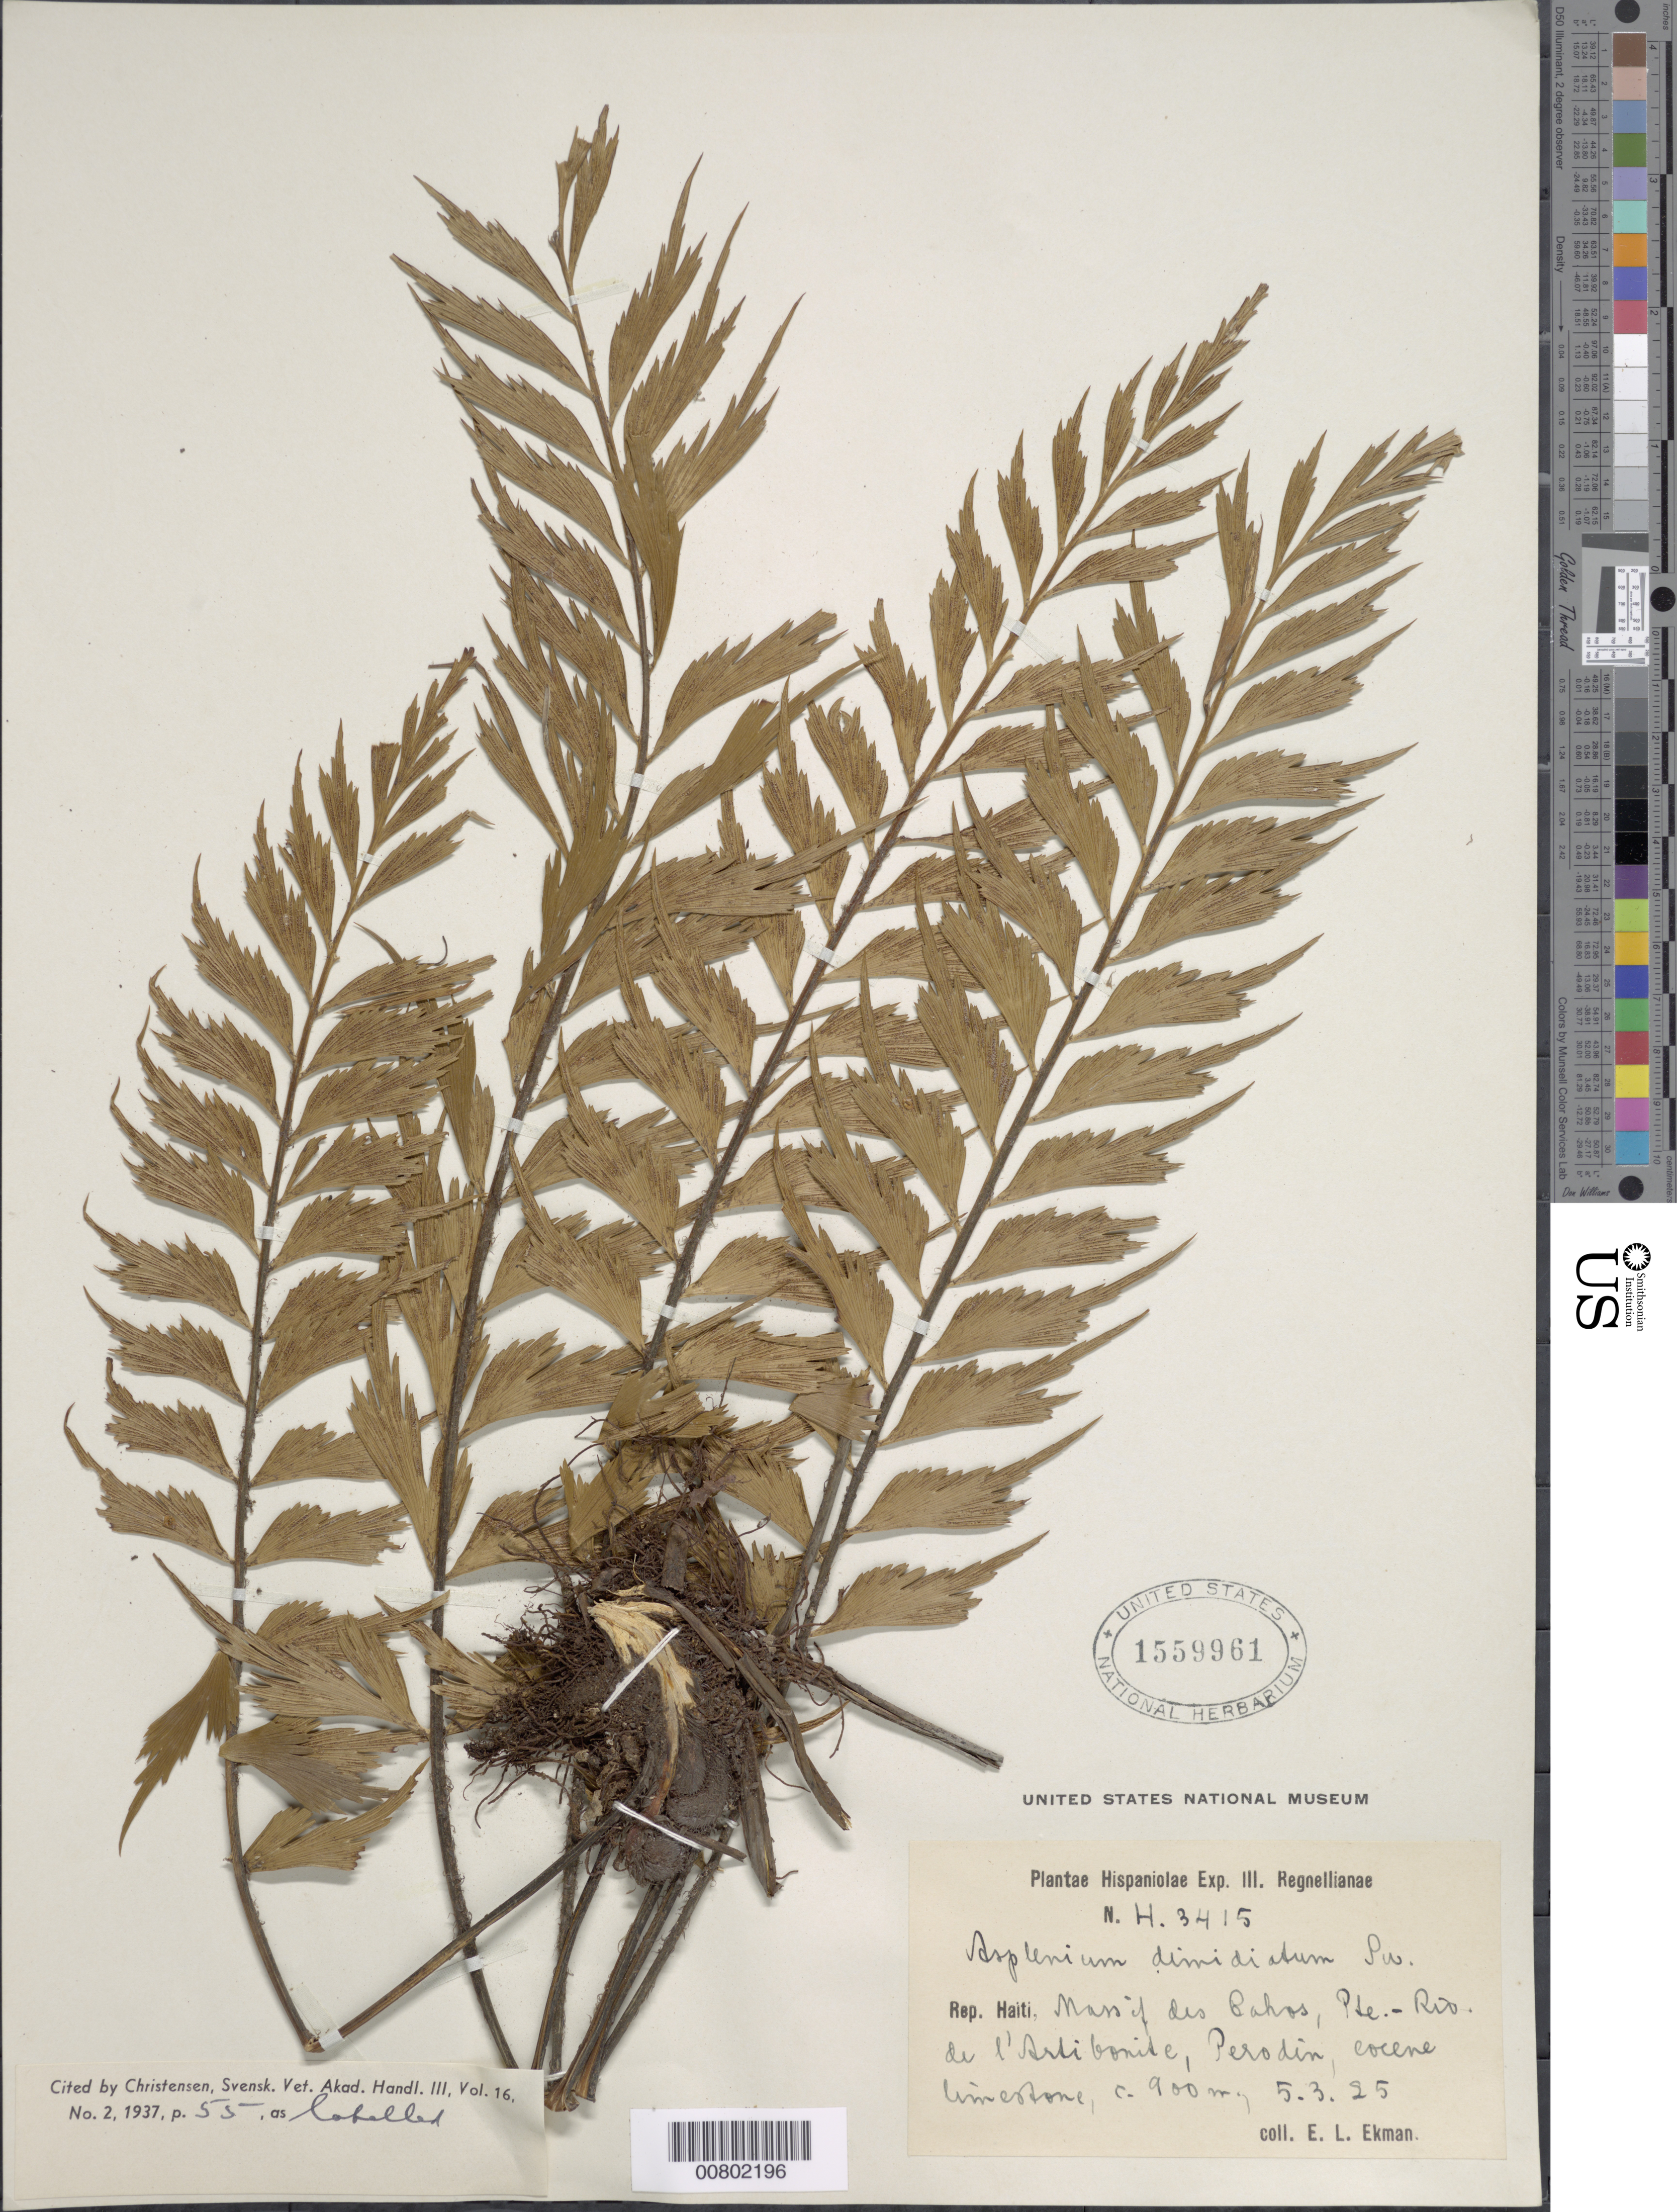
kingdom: Plantae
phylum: Tracheophyta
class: Polypodiopsida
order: Polypodiales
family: Aspleniaceae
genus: Asplenium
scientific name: Asplenium dimidiatum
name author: Sw.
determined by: Christensen, C. F. A.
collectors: E. L. Ekman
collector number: H 3415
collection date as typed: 05 Mar 1925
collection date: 1925-03-05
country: Haiti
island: Hispaniola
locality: Massif des Cahos, Pte.-Riv. de l'Artibonite, Perodin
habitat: Eocene limestone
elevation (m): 900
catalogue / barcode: US 1559961